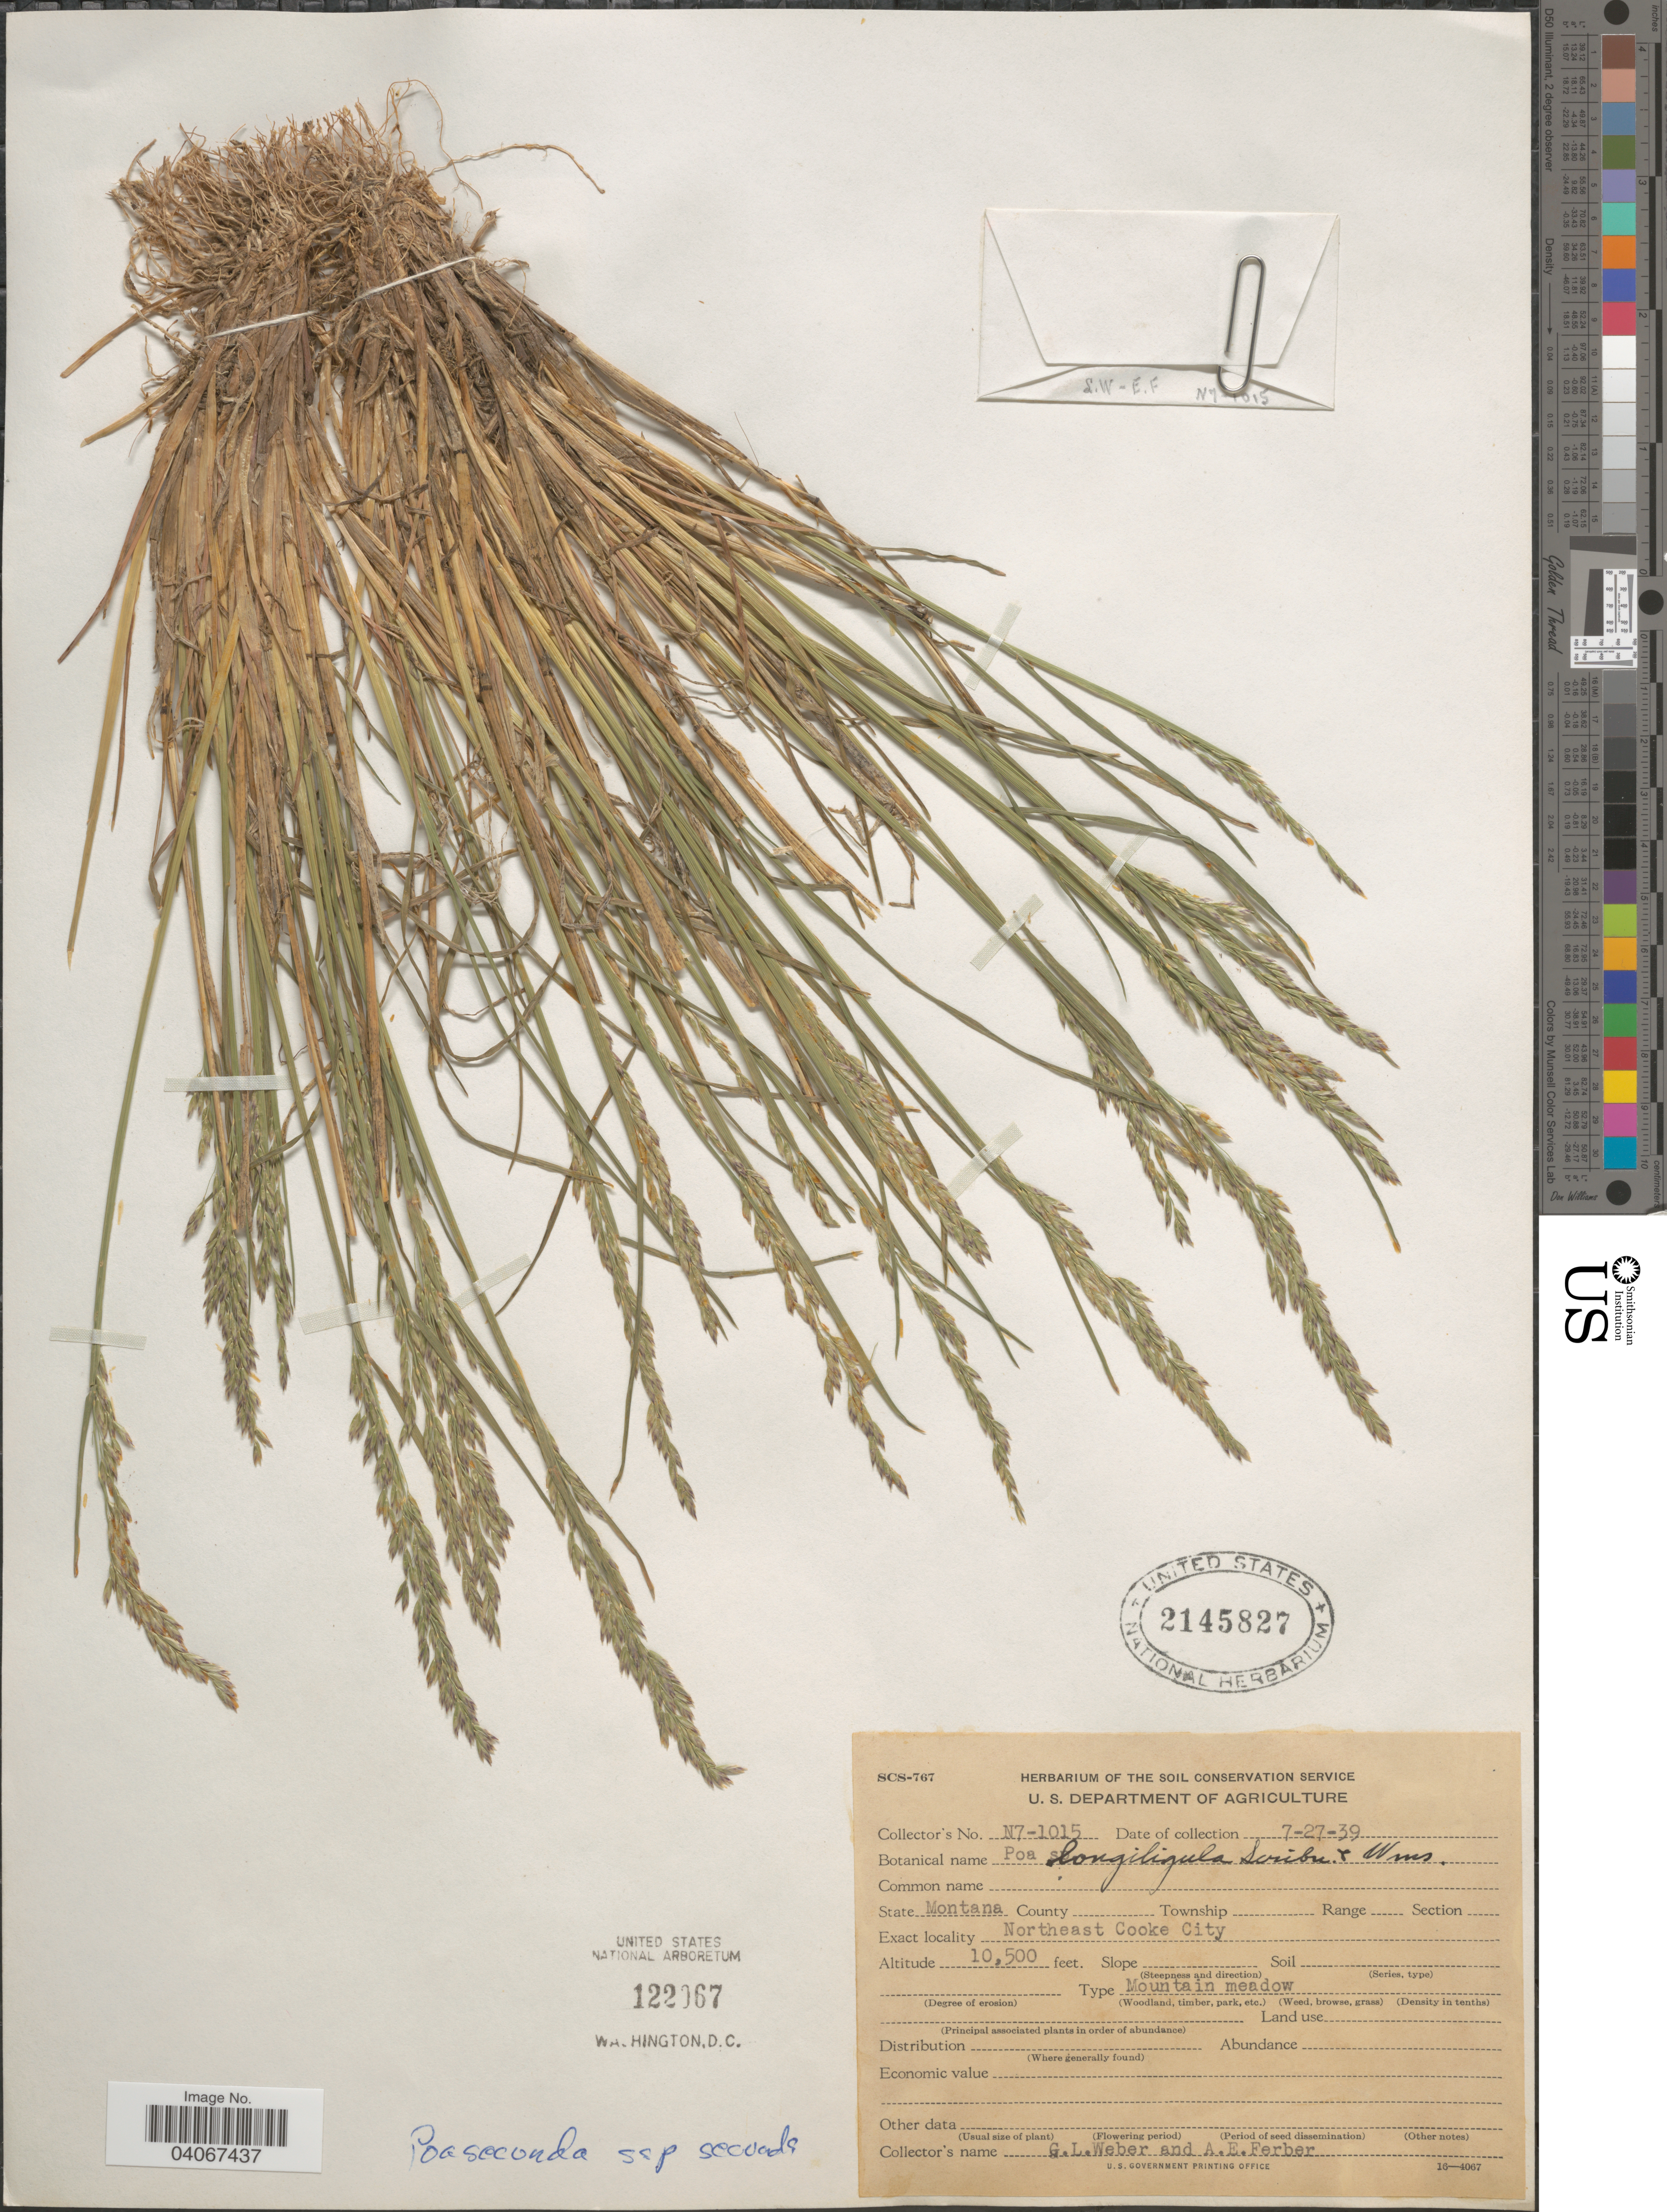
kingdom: Plantae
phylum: Tracheophyta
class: Liliopsida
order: Poales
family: Poaceae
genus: Poa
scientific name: Poa secunda subsp. secunda var. secunda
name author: J. Presl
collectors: G. Weber & A. Ferber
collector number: N7-1015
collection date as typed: Transcribed d/m/y: 27/7/39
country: United States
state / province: Montana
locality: Northeast Cooke City.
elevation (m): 3200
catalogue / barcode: US 2145827